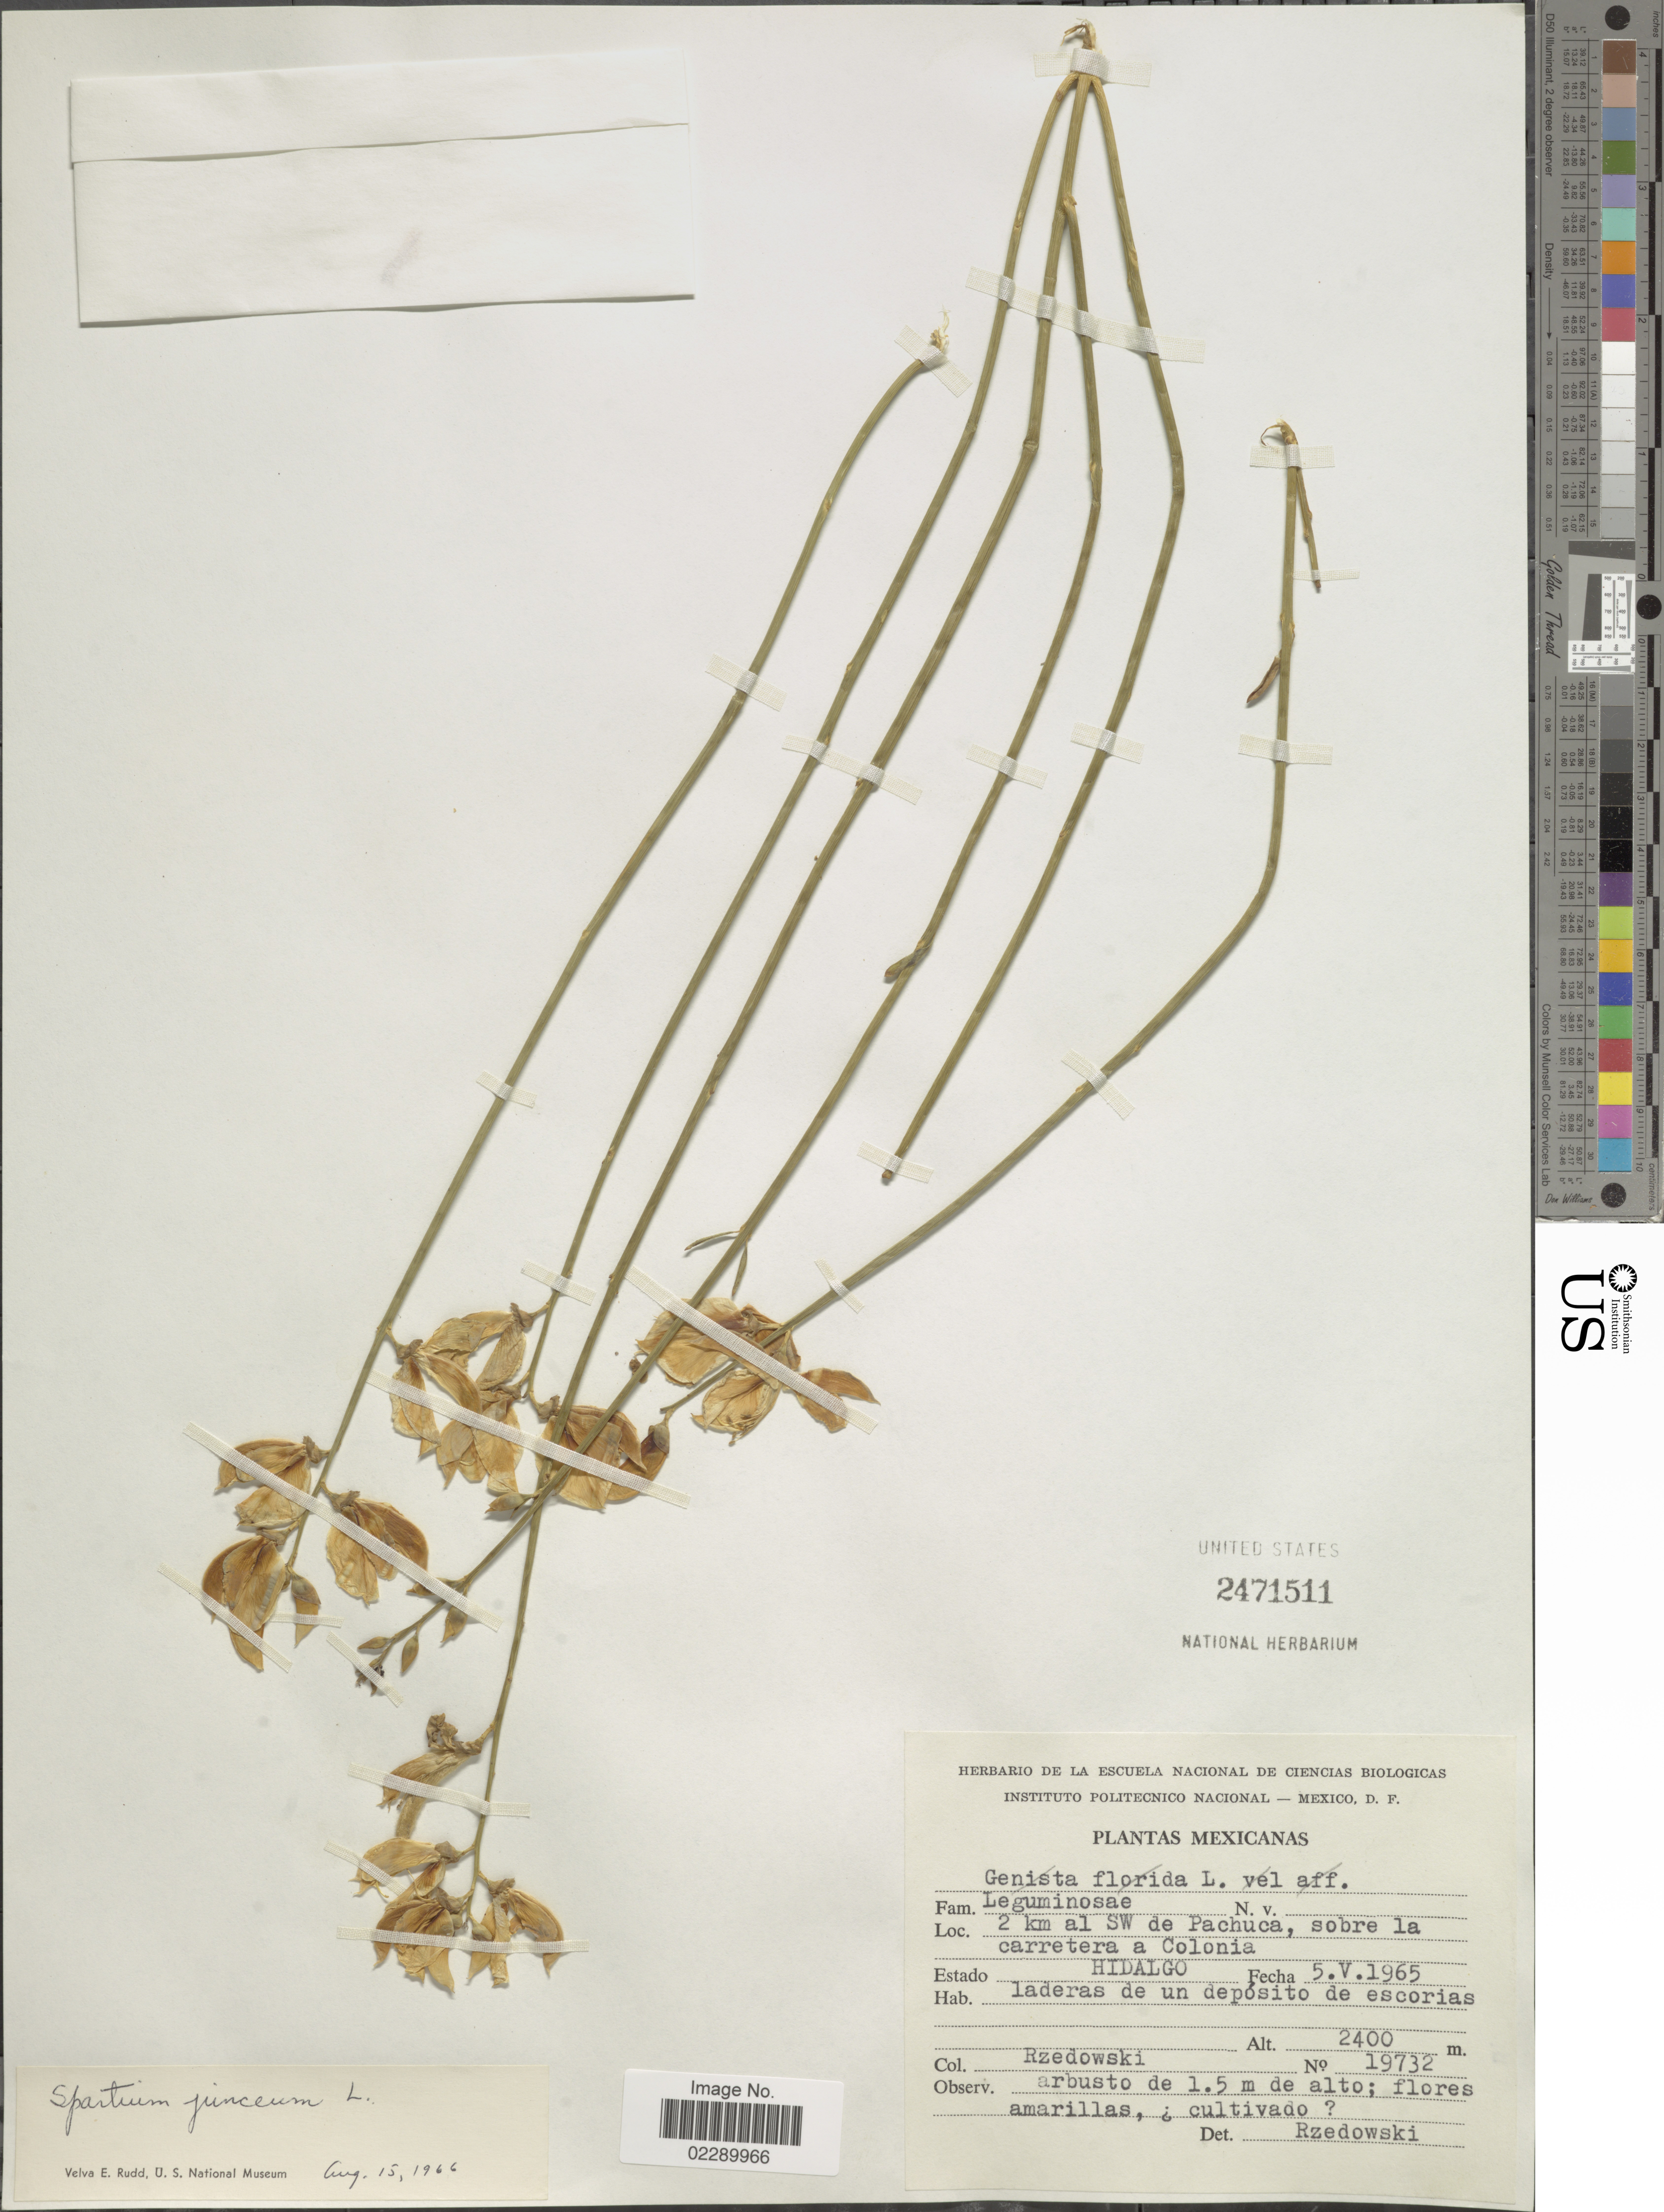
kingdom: Plantae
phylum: Tracheophyta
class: Magnoliopsida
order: Fabales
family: Fabaceae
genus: Spartium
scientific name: Spartium junceum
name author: L.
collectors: Rzedowski, --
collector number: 19732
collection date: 1965-05-05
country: Mexico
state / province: Hidalgo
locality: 2 km al SW de Pachuca, sobre la carretera a Colonia. Estado Hidalgo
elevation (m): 2400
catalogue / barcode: US 2471511